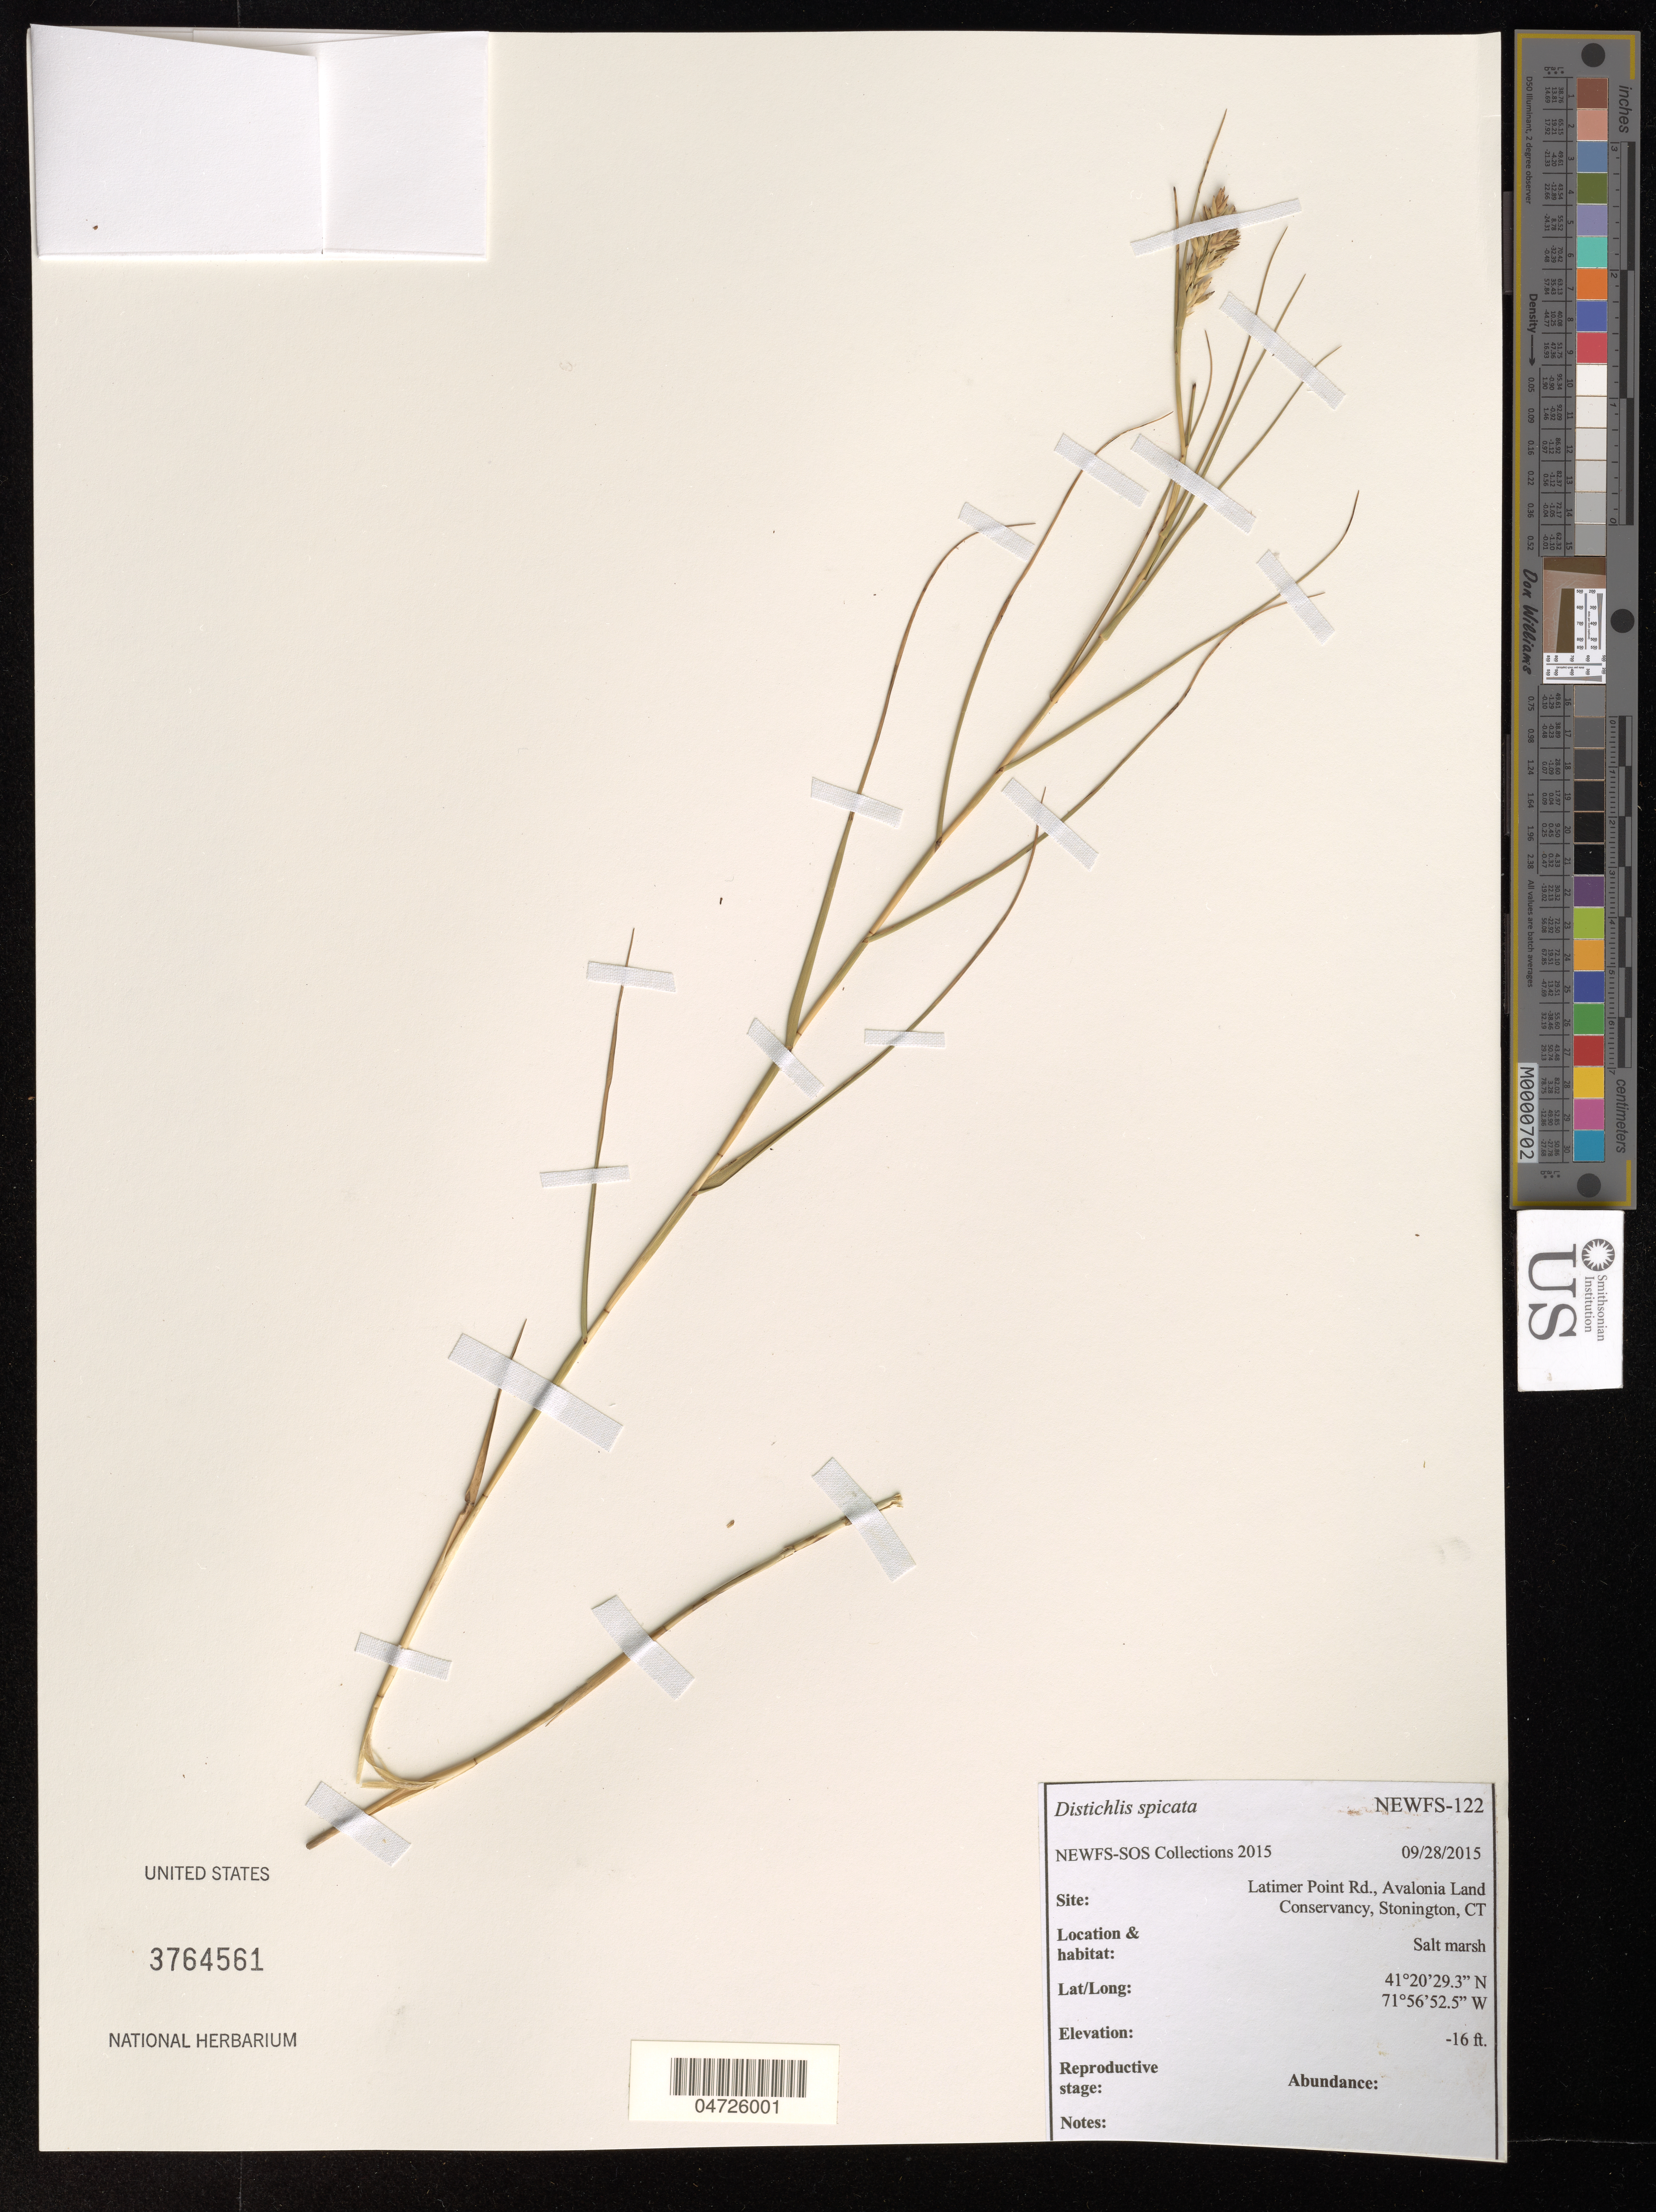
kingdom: Plantae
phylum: Tracheophyta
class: Liliopsida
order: Poales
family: Poaceae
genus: Distichlis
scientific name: Distichlis spicata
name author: (L.) Greene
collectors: NEWFS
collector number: NEWFS-122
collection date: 2015-09-28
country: United States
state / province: Connecticut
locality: Latimer Point Rd., Avalonia Land Conservancy, Stonington.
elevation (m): -5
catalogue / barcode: US 3764561